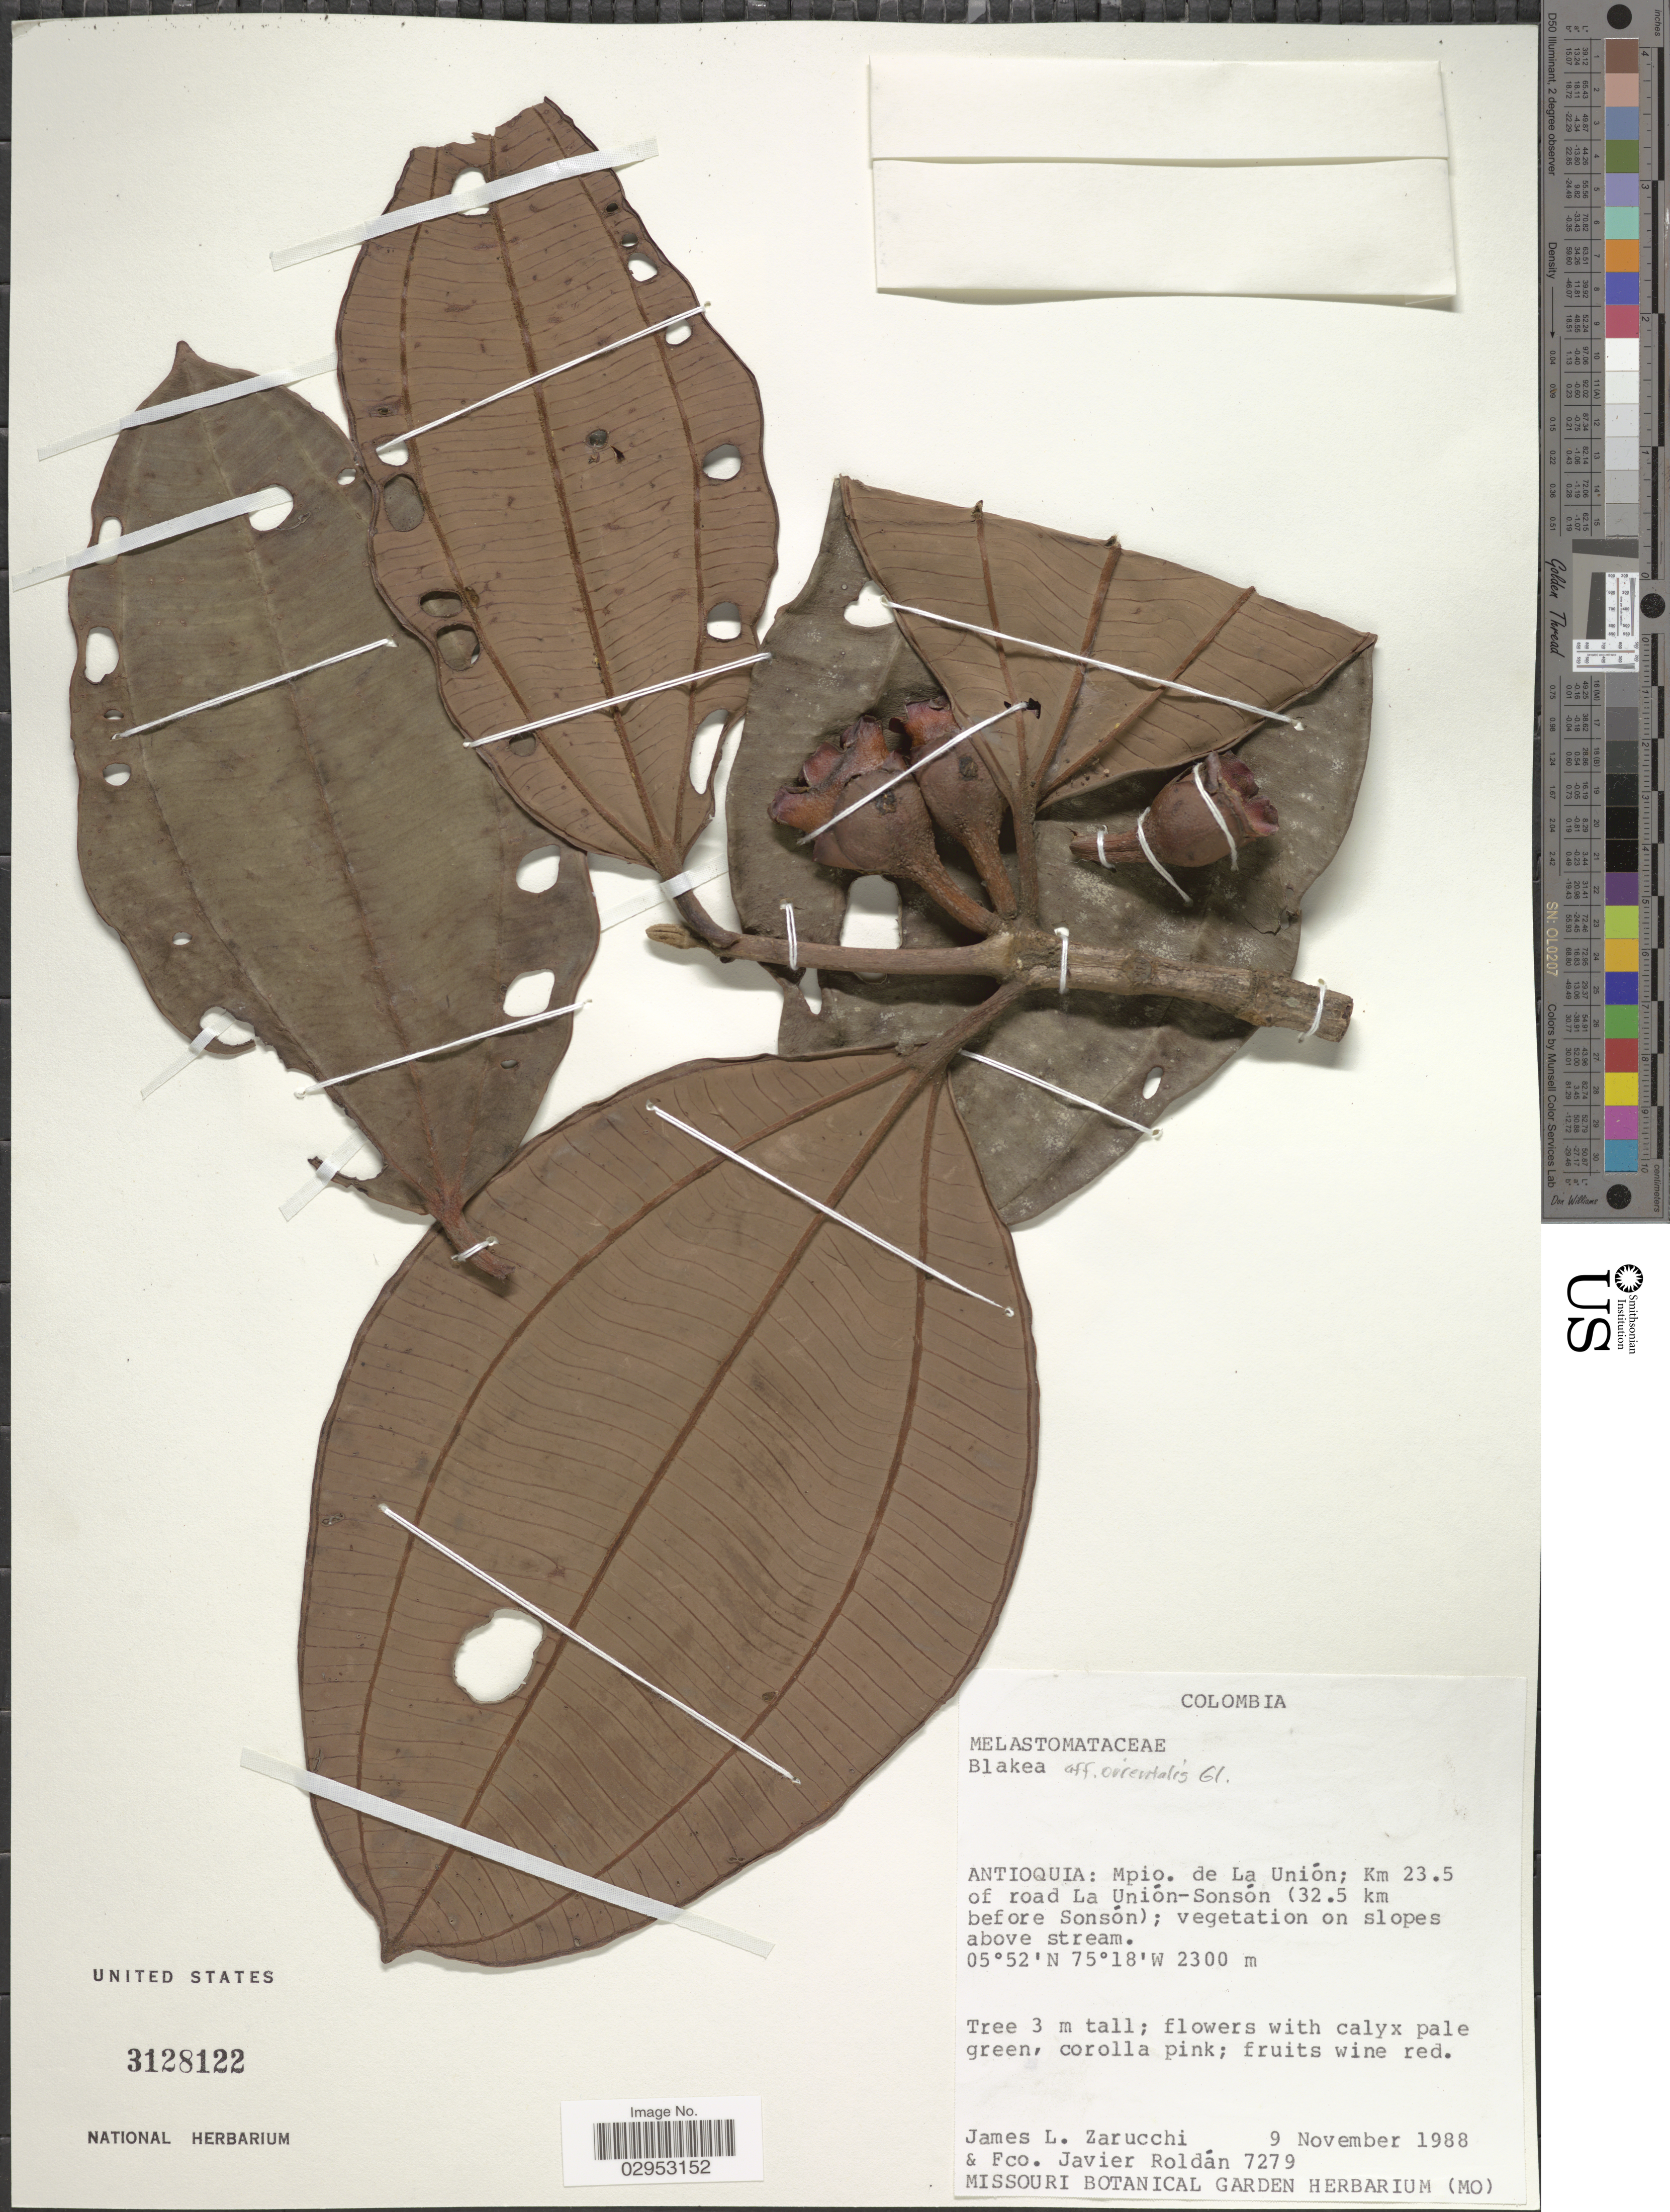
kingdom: Plantae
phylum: Tracheophyta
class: Magnoliopsida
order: Myrtales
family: Melastomataceae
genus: Blakea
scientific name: Blakea orientalis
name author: Gleason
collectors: J. L. Zarucchi & F. J. Roldán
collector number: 7279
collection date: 1988-11-09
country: Colombia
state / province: Antioquia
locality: Mpio. de La Unión; Km 23.5 of road La Unión-Sonsón (32.5 km before Sonsón); vegetation on slopes above stream.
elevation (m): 2300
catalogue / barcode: US 3128122